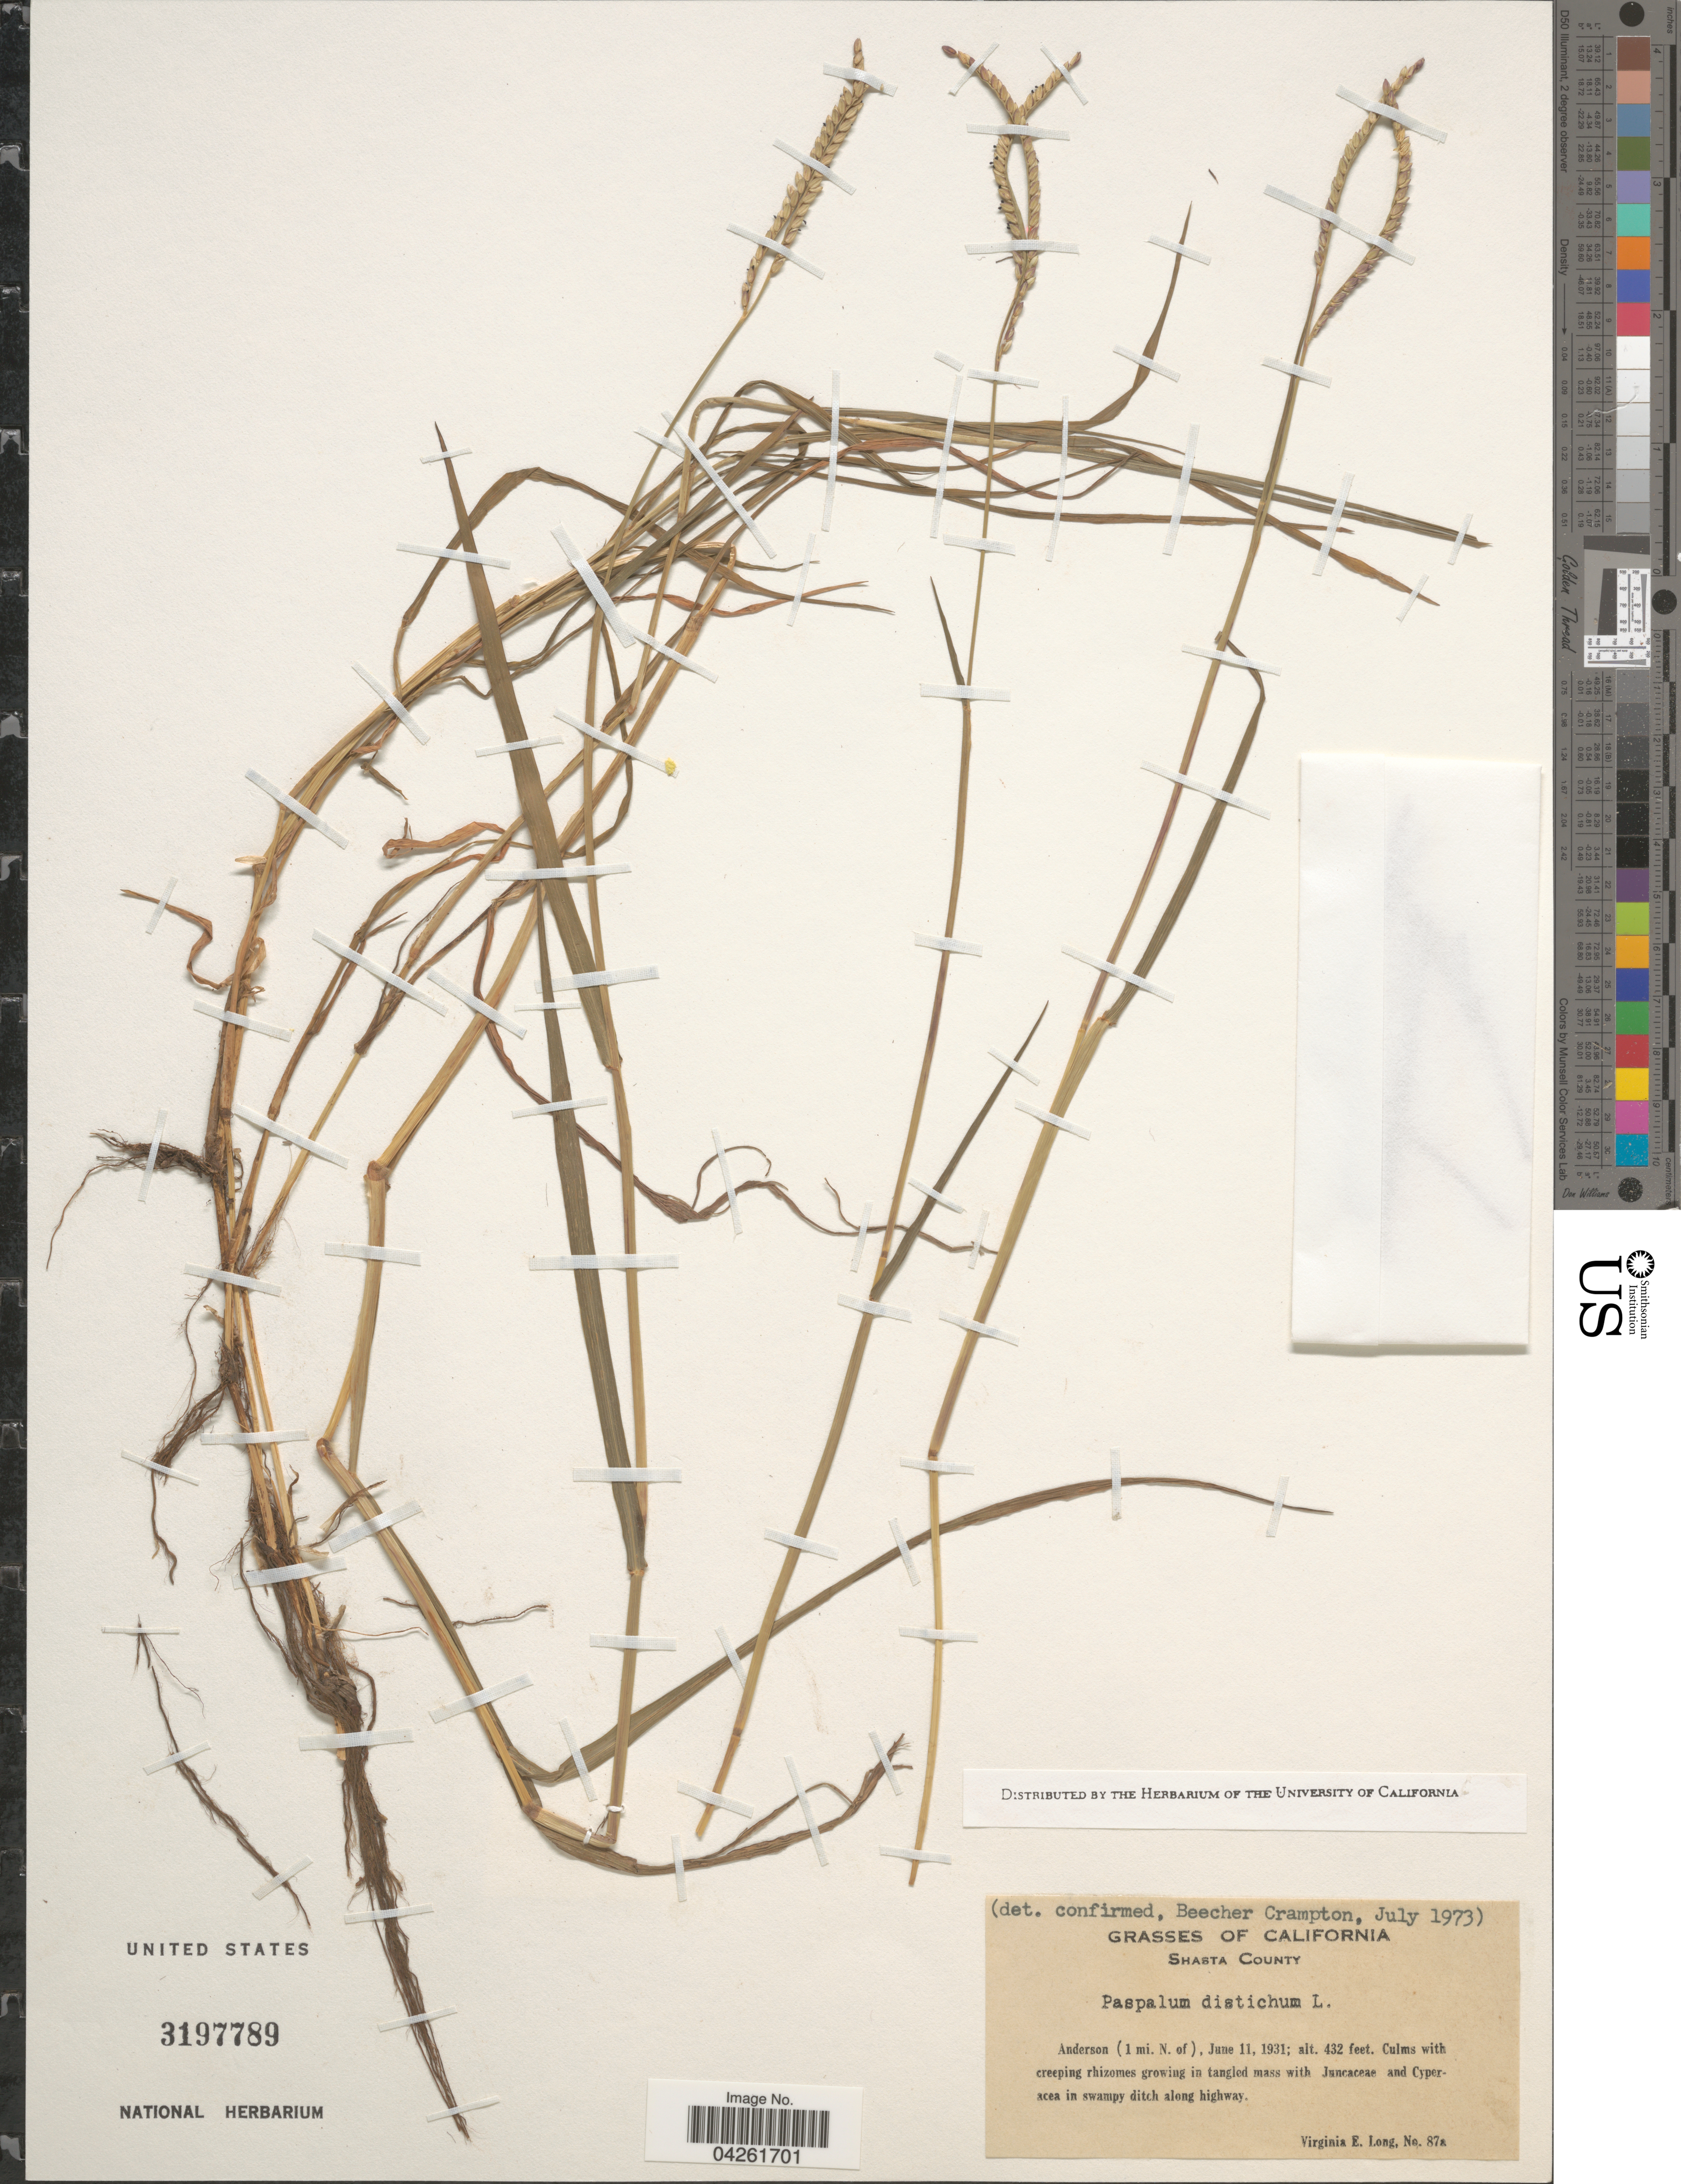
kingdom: Plantae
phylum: Tracheophyta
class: Liliopsida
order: Poales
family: Poaceae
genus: Paspalum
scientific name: Paspalum distichum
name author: L.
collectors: V. Long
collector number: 87a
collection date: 1931-06-11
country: United States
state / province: California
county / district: Shasta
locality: Shasta County. Anderson (1 mi. N. of). In swampy ditch along highway.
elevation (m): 132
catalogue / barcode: US 3197789